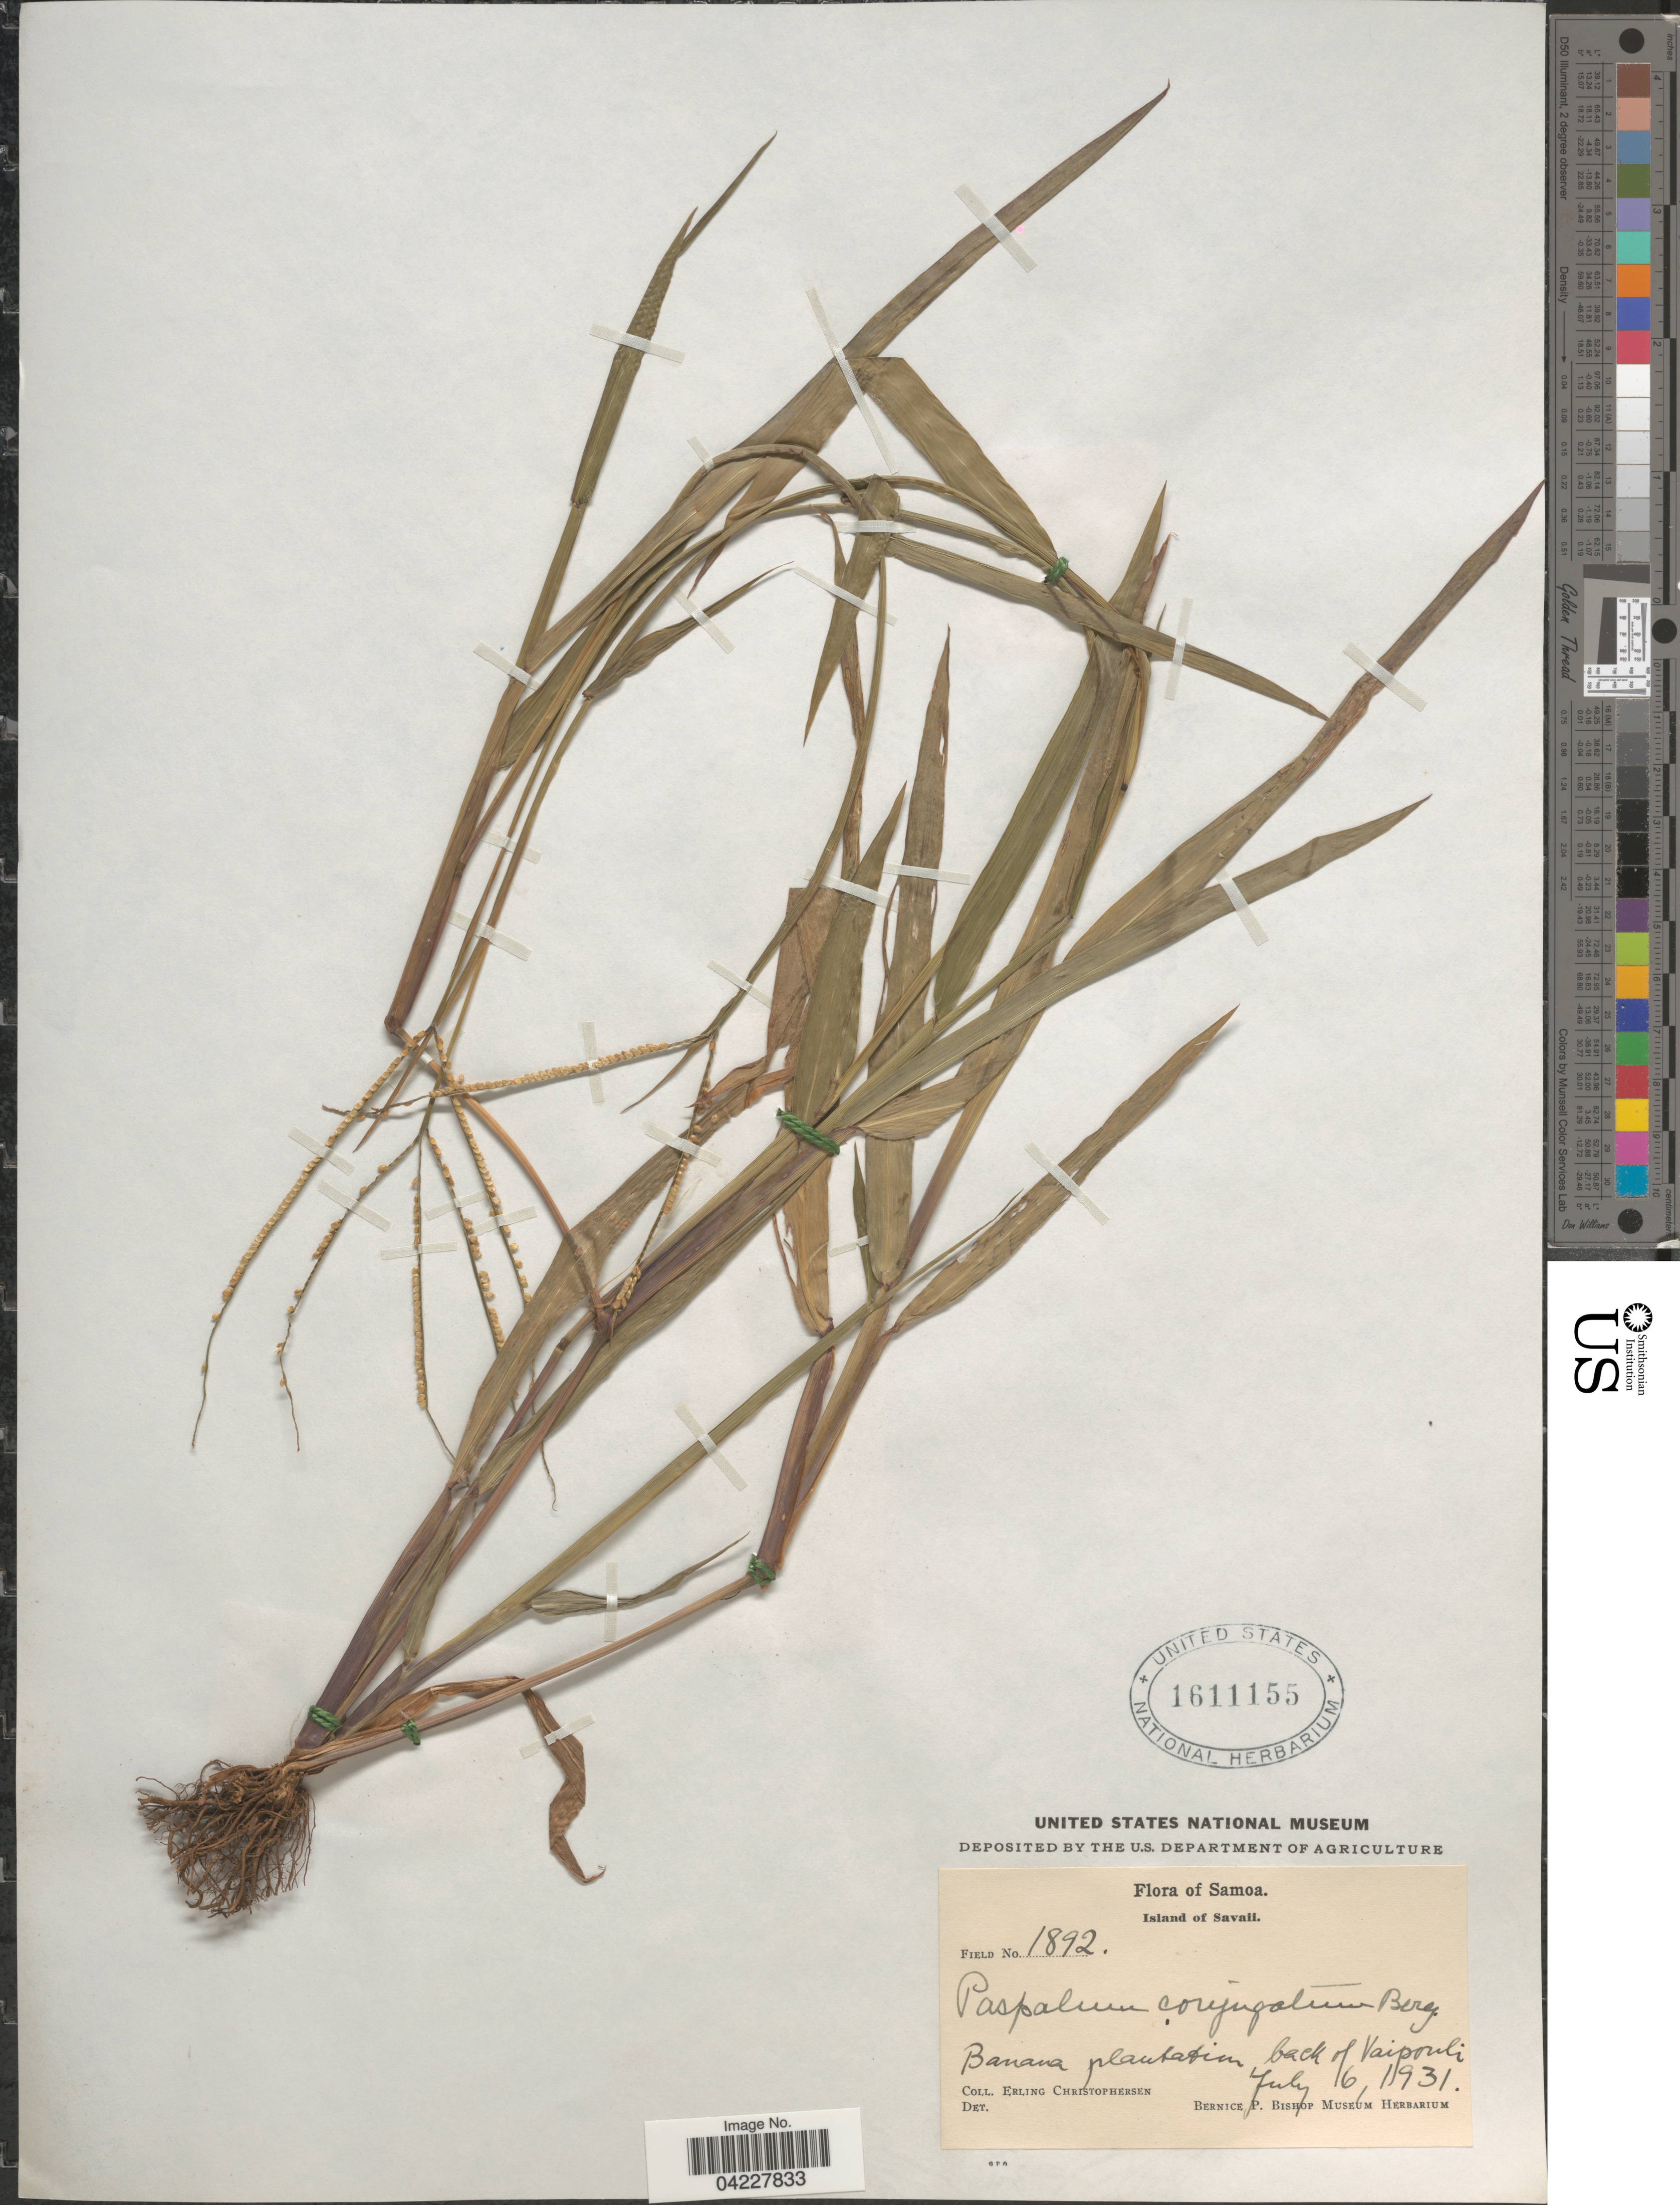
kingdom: Plantae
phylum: Tracheophyta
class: Liliopsida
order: Poales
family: Poaceae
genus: Paspalum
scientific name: Paspalum conjugatum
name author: P.J. Bergius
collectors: E. Christophersen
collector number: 1892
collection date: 1931-07-06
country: Samoa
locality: Samoa. Island of Savaii. Banana plantation, back of Vaipouli.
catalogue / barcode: US 1611155